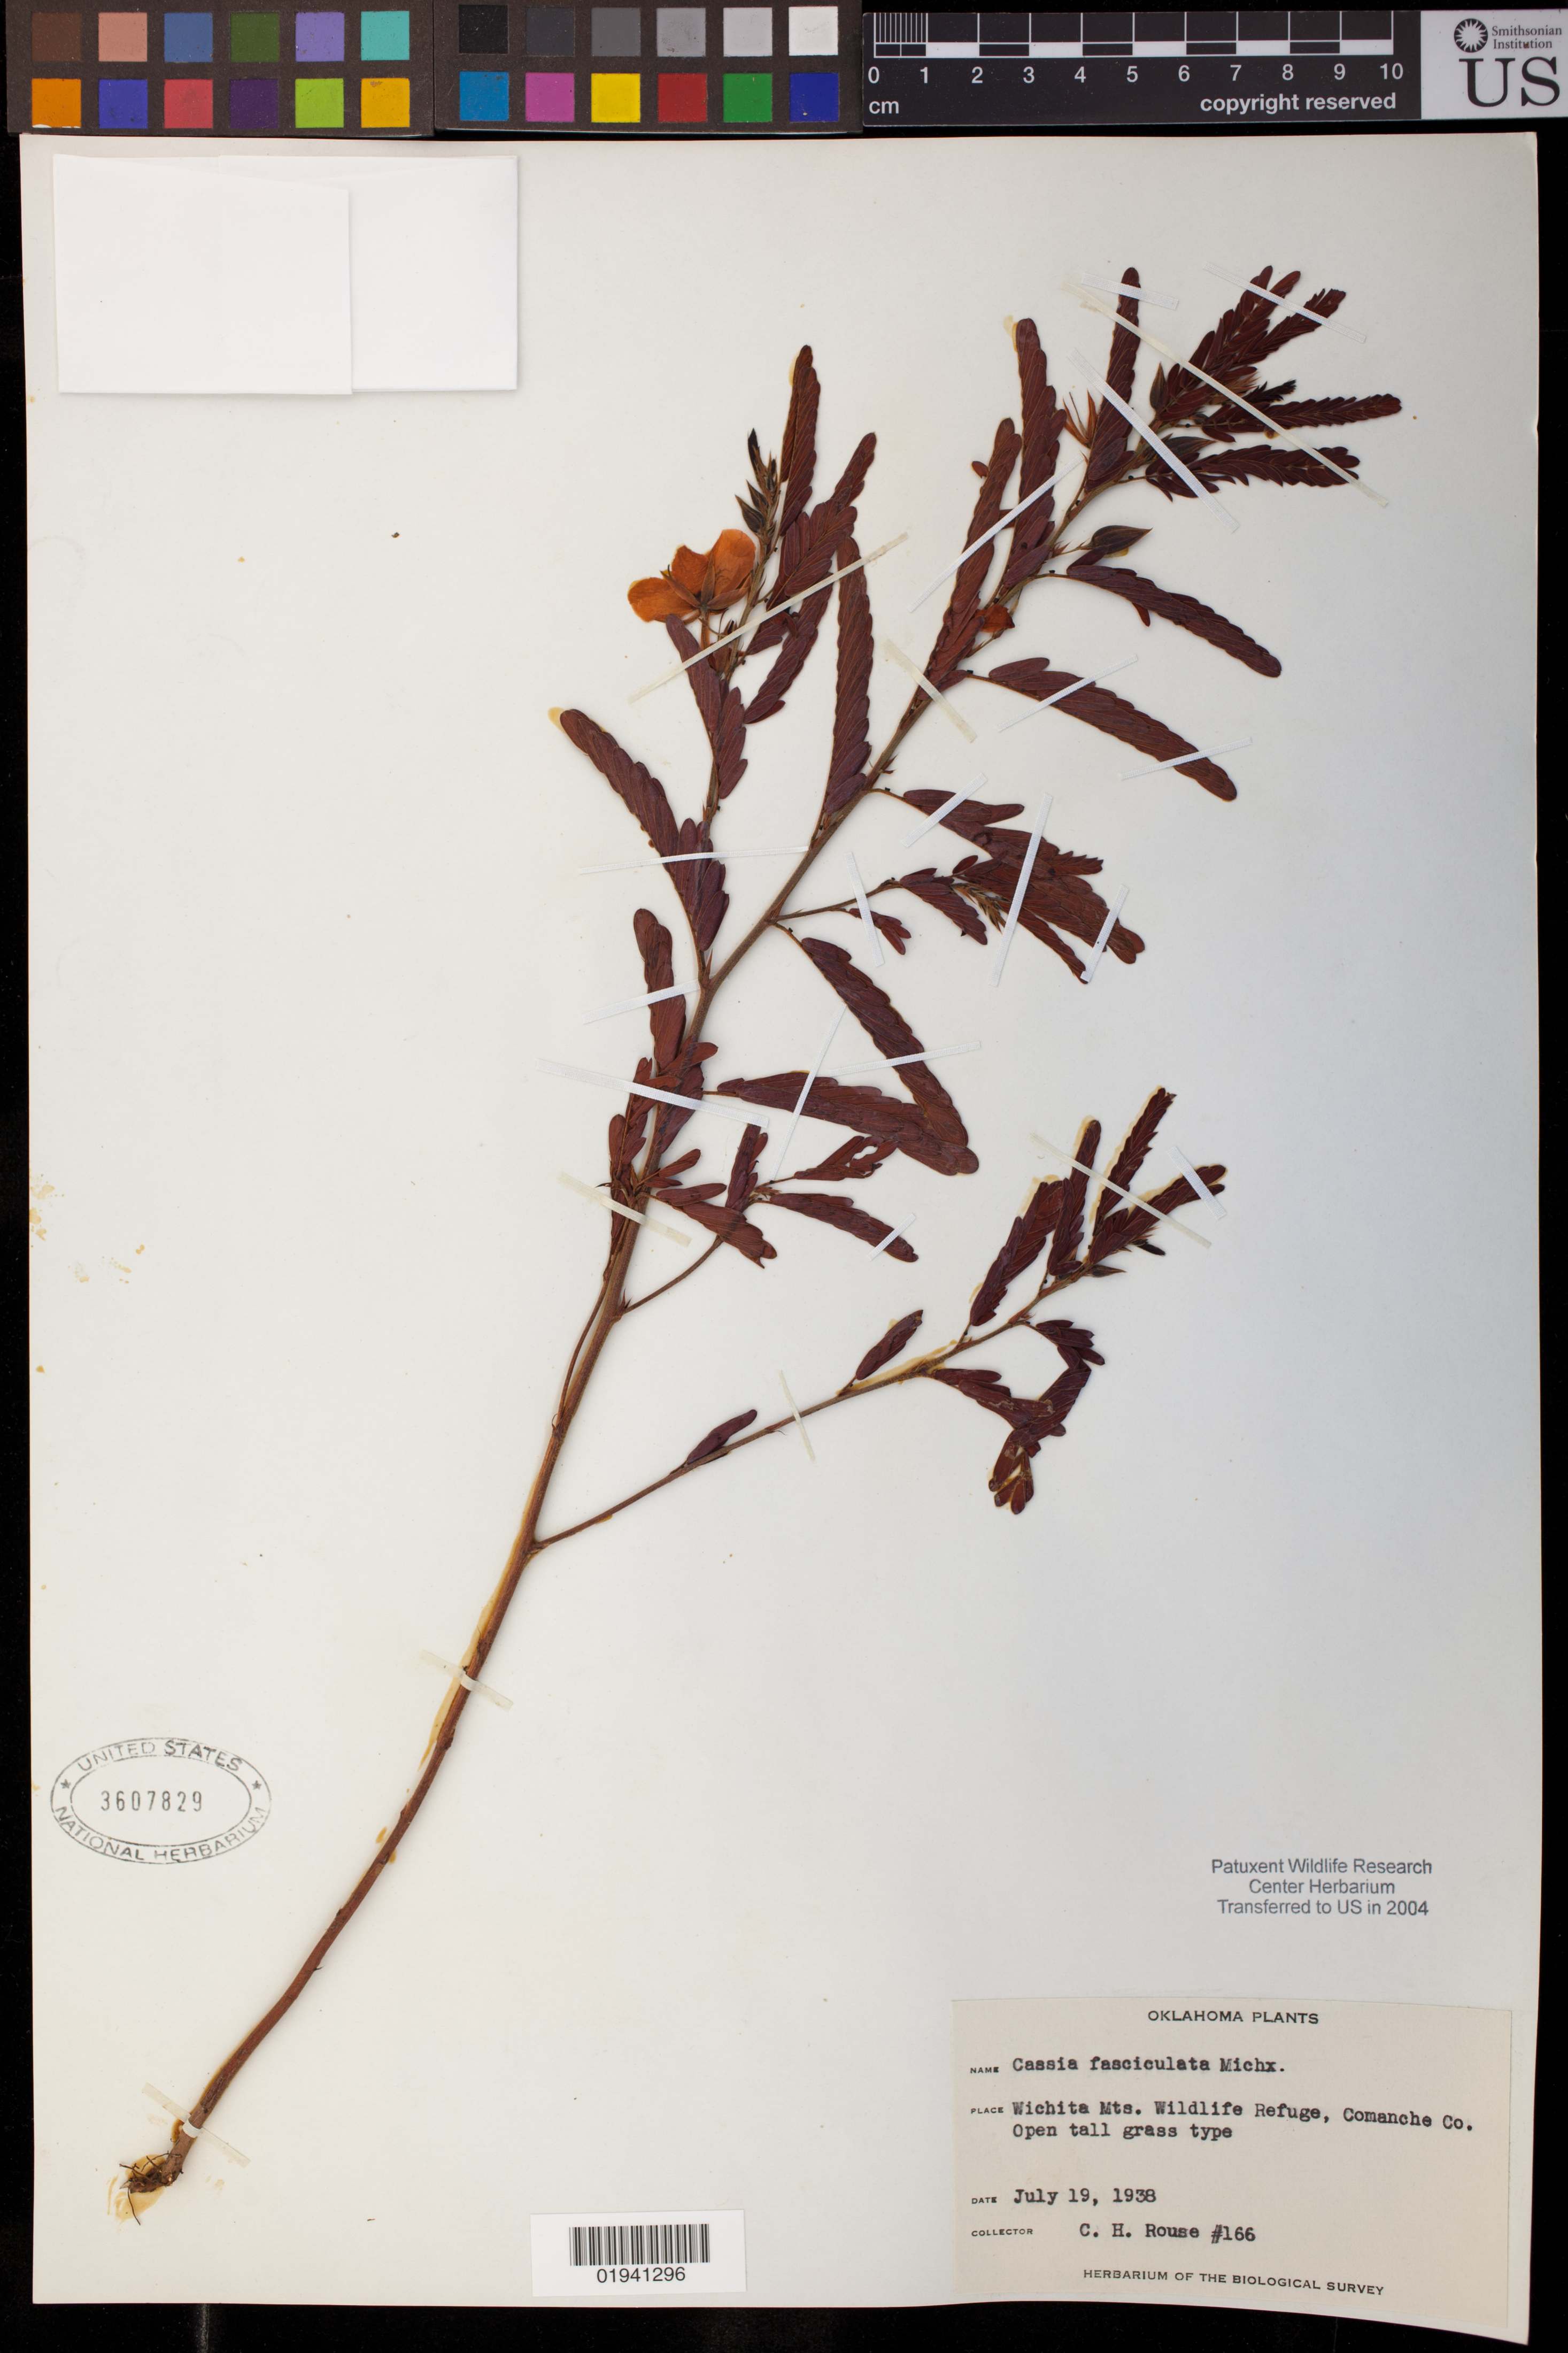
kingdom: Plantae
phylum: Tracheophyta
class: Magnoliopsida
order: Fabales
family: Fabaceae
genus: Chamaecrista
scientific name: Chamaecrista fasciculata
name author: (Michx.) Greene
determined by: Strong, Mark T., (BOT), Smithsonian Institution - National Museum of Natural History (UNITED STATES)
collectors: C. Rouse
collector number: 166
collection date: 1938-07-19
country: United States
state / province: Oklahoma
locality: Wichita Mts. Wildlife Refuge, Comanche Co.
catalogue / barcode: US 3607829